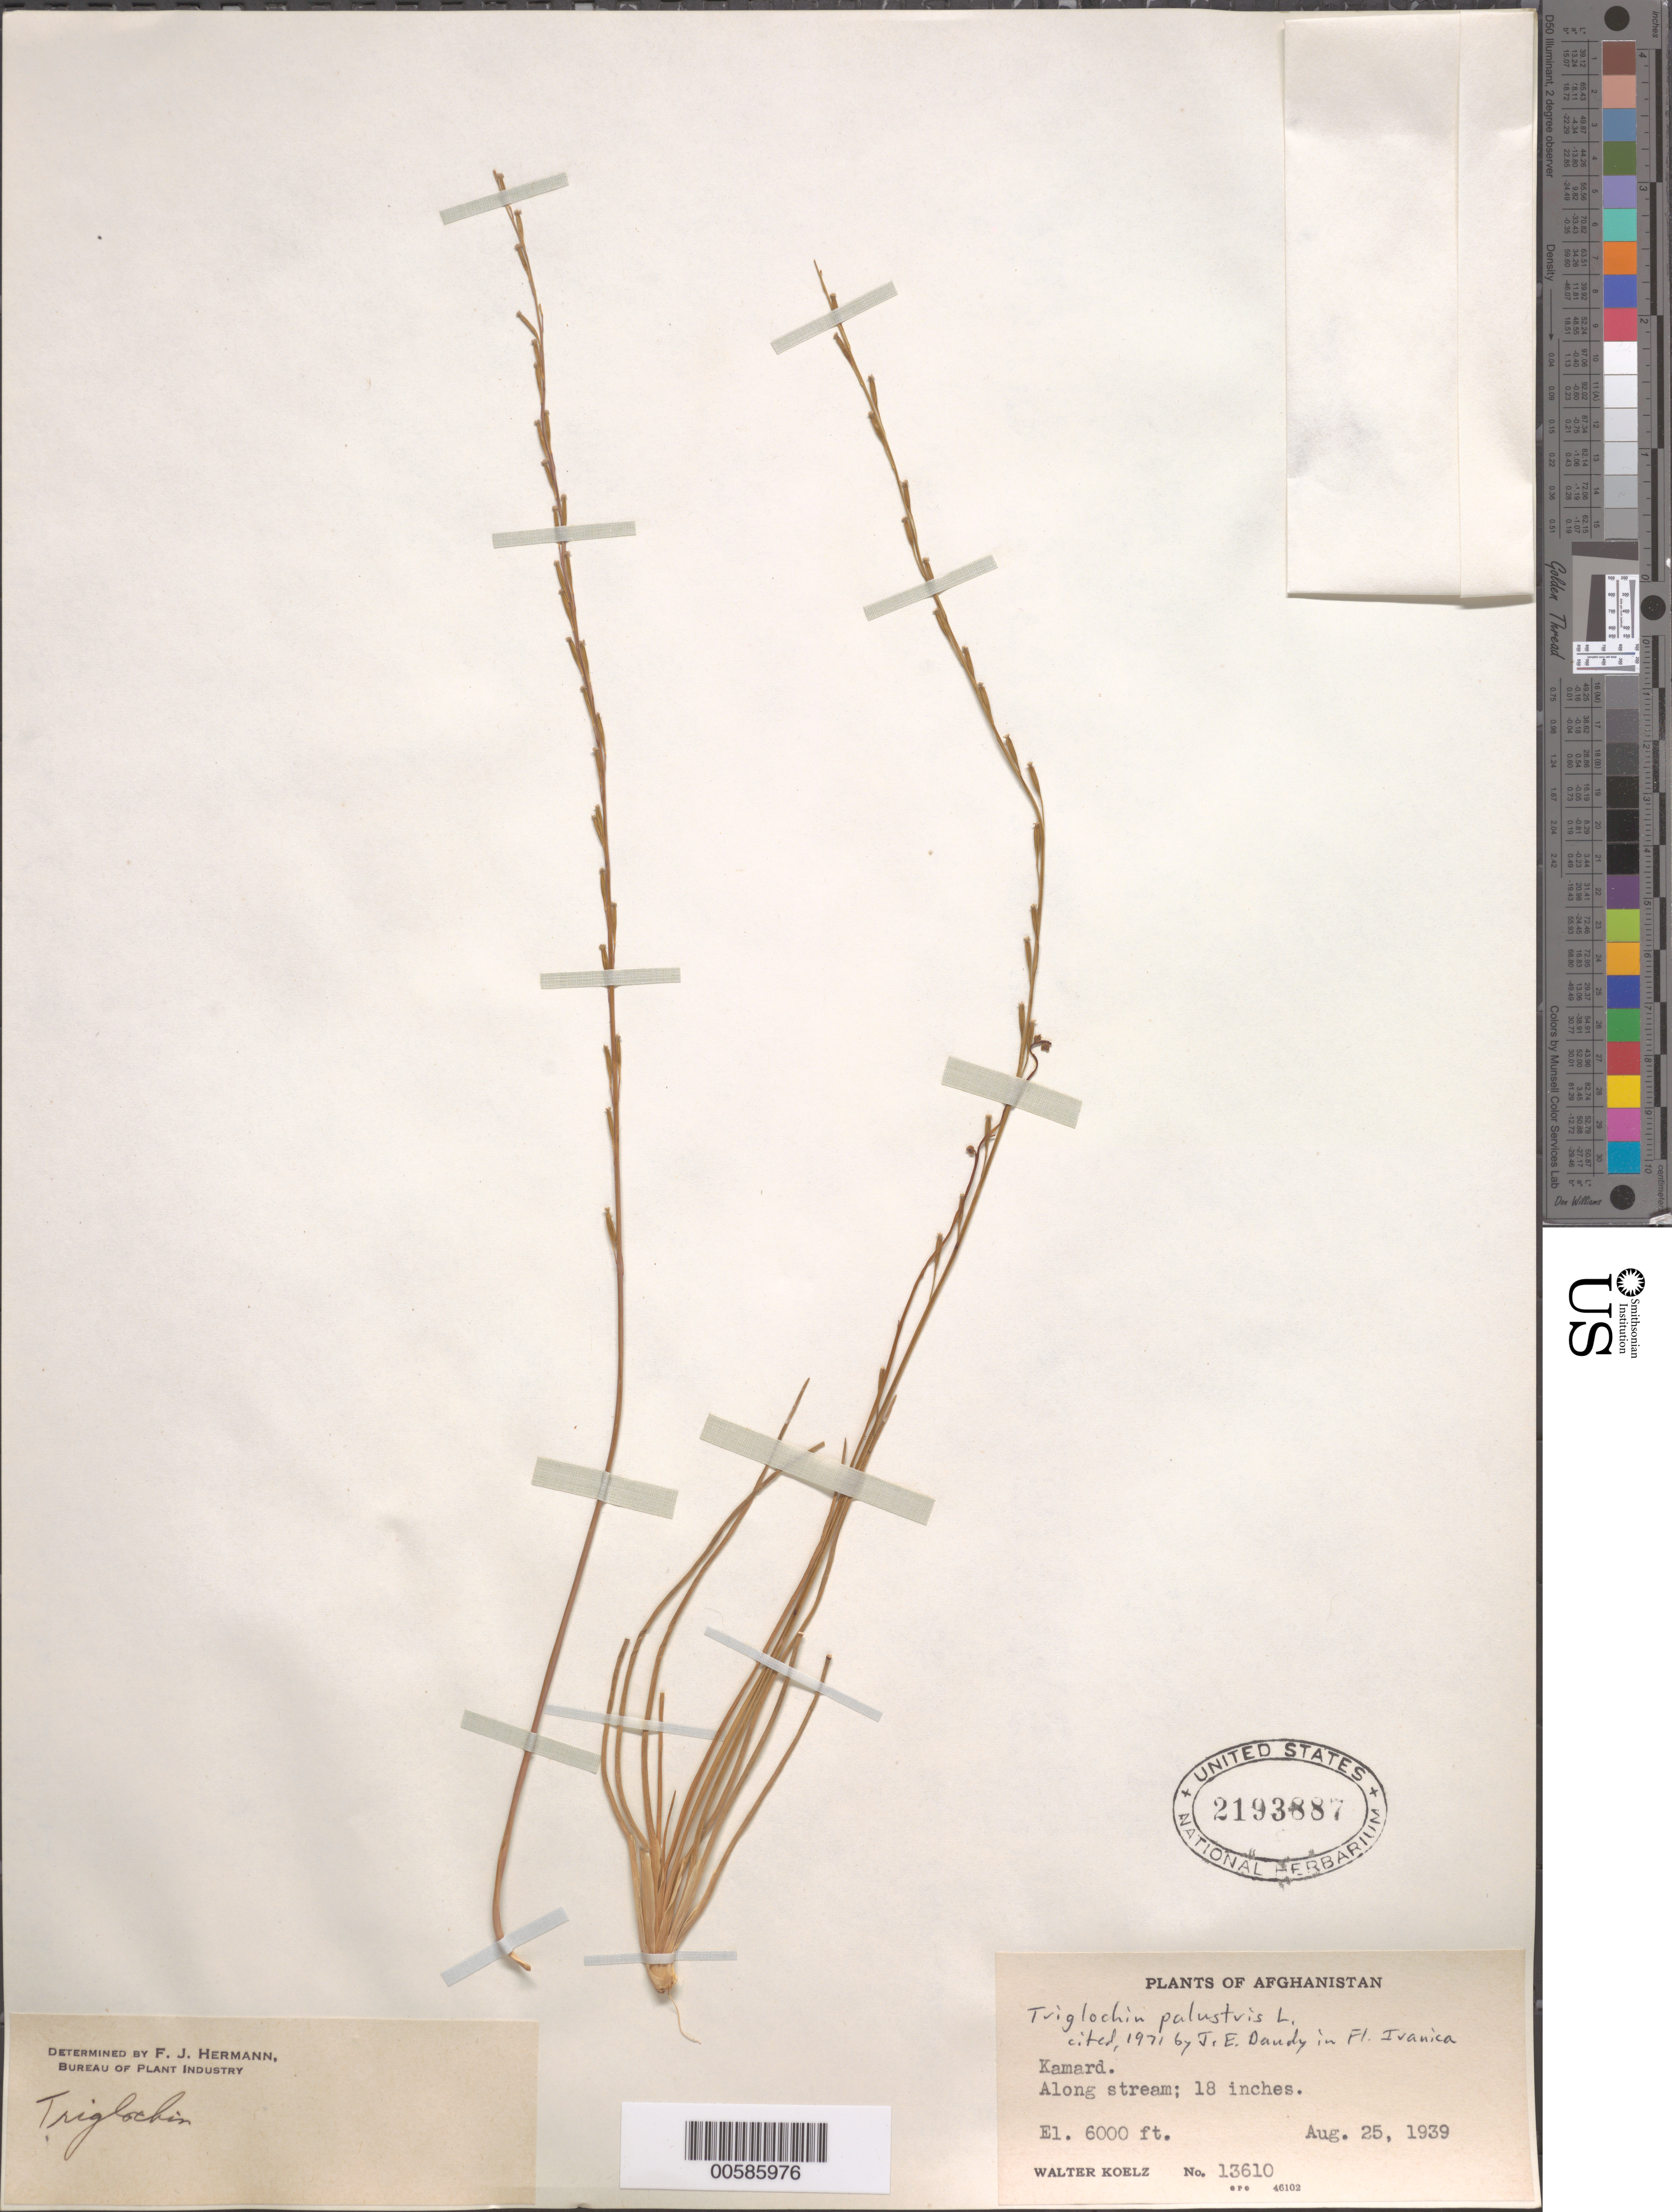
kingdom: Plantae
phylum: Tracheophyta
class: Liliopsida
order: Alismatales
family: Juncaginaceae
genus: Triglochin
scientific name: Triglochin palustris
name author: L.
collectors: W. N. Koelz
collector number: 13610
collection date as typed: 25 Aug 1939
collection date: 1939-08-25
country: Afghanistan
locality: Kamard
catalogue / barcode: US 2193887